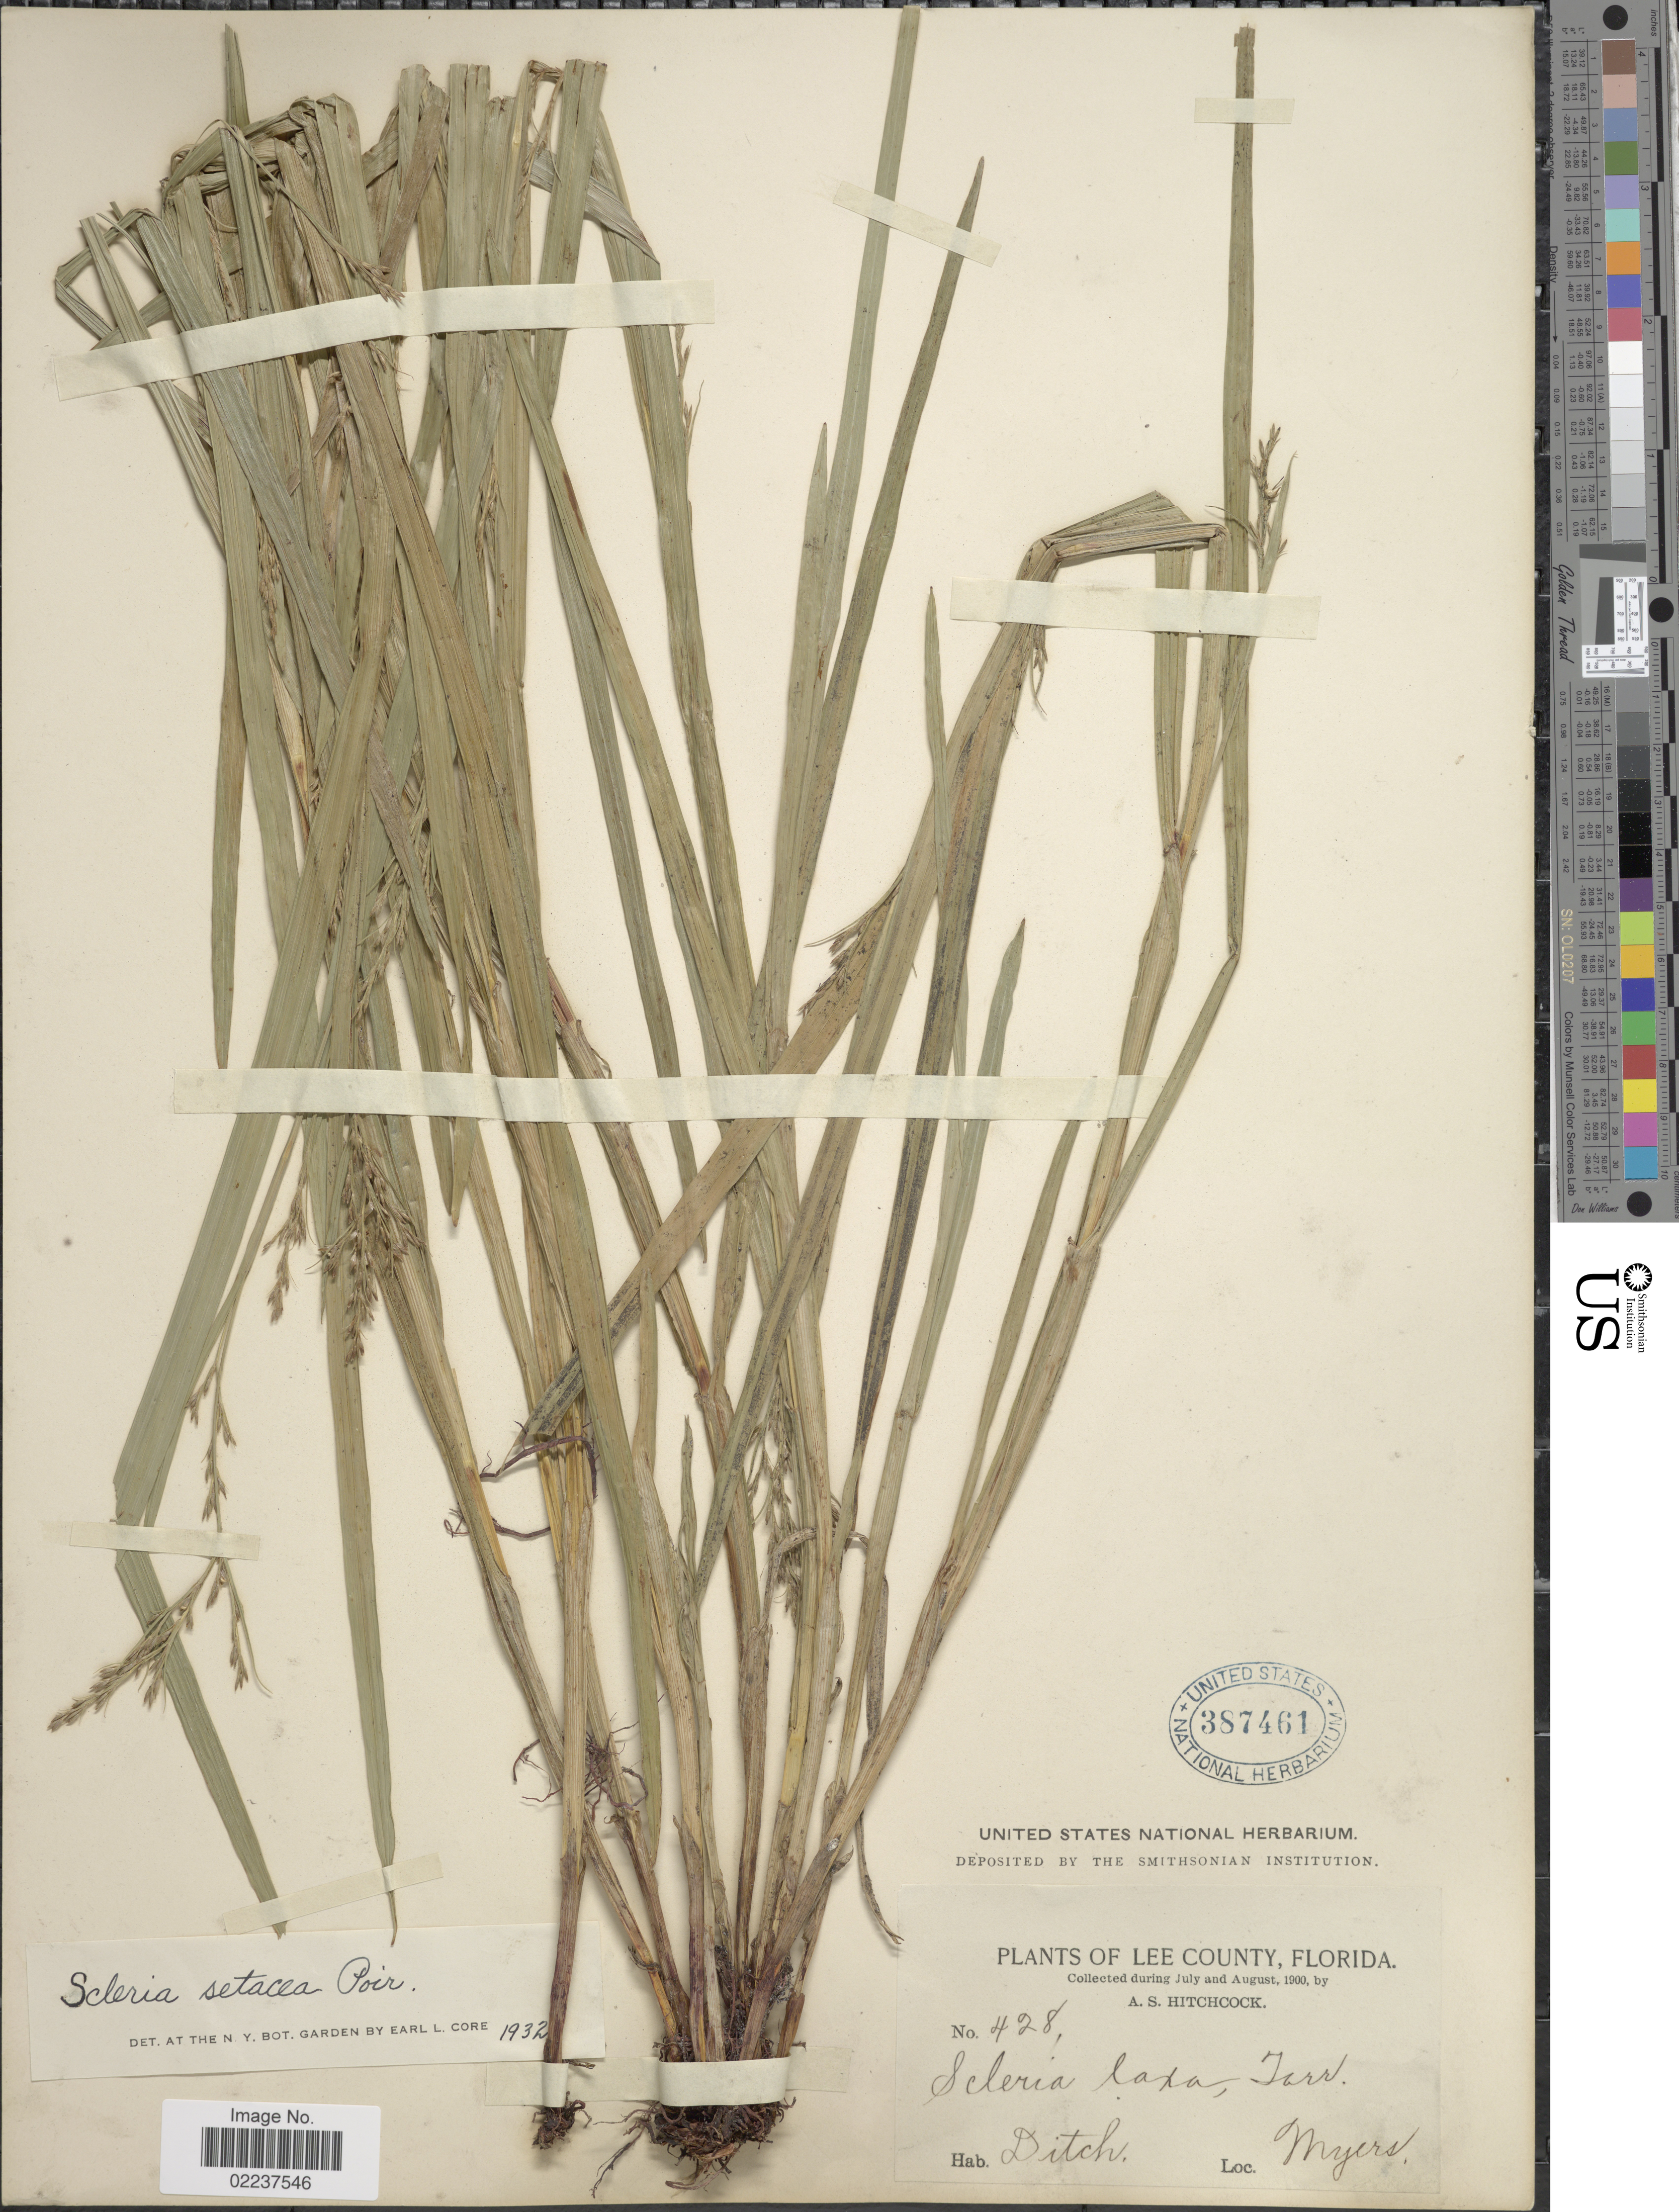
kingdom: Plantae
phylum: Tracheophyta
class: Liliopsida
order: Poales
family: Cyperaceae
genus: Scleria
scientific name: Scleria muehlenbergii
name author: Steud.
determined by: Strong, Mark T., (BOT), Smithsonian Institution - National Museum of Natural History (UNITED STATES)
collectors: A. S. Hitchcock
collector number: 428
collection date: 1900-07/1900-08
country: United States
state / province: Florida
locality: Lee County, Myers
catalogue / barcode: US 387461